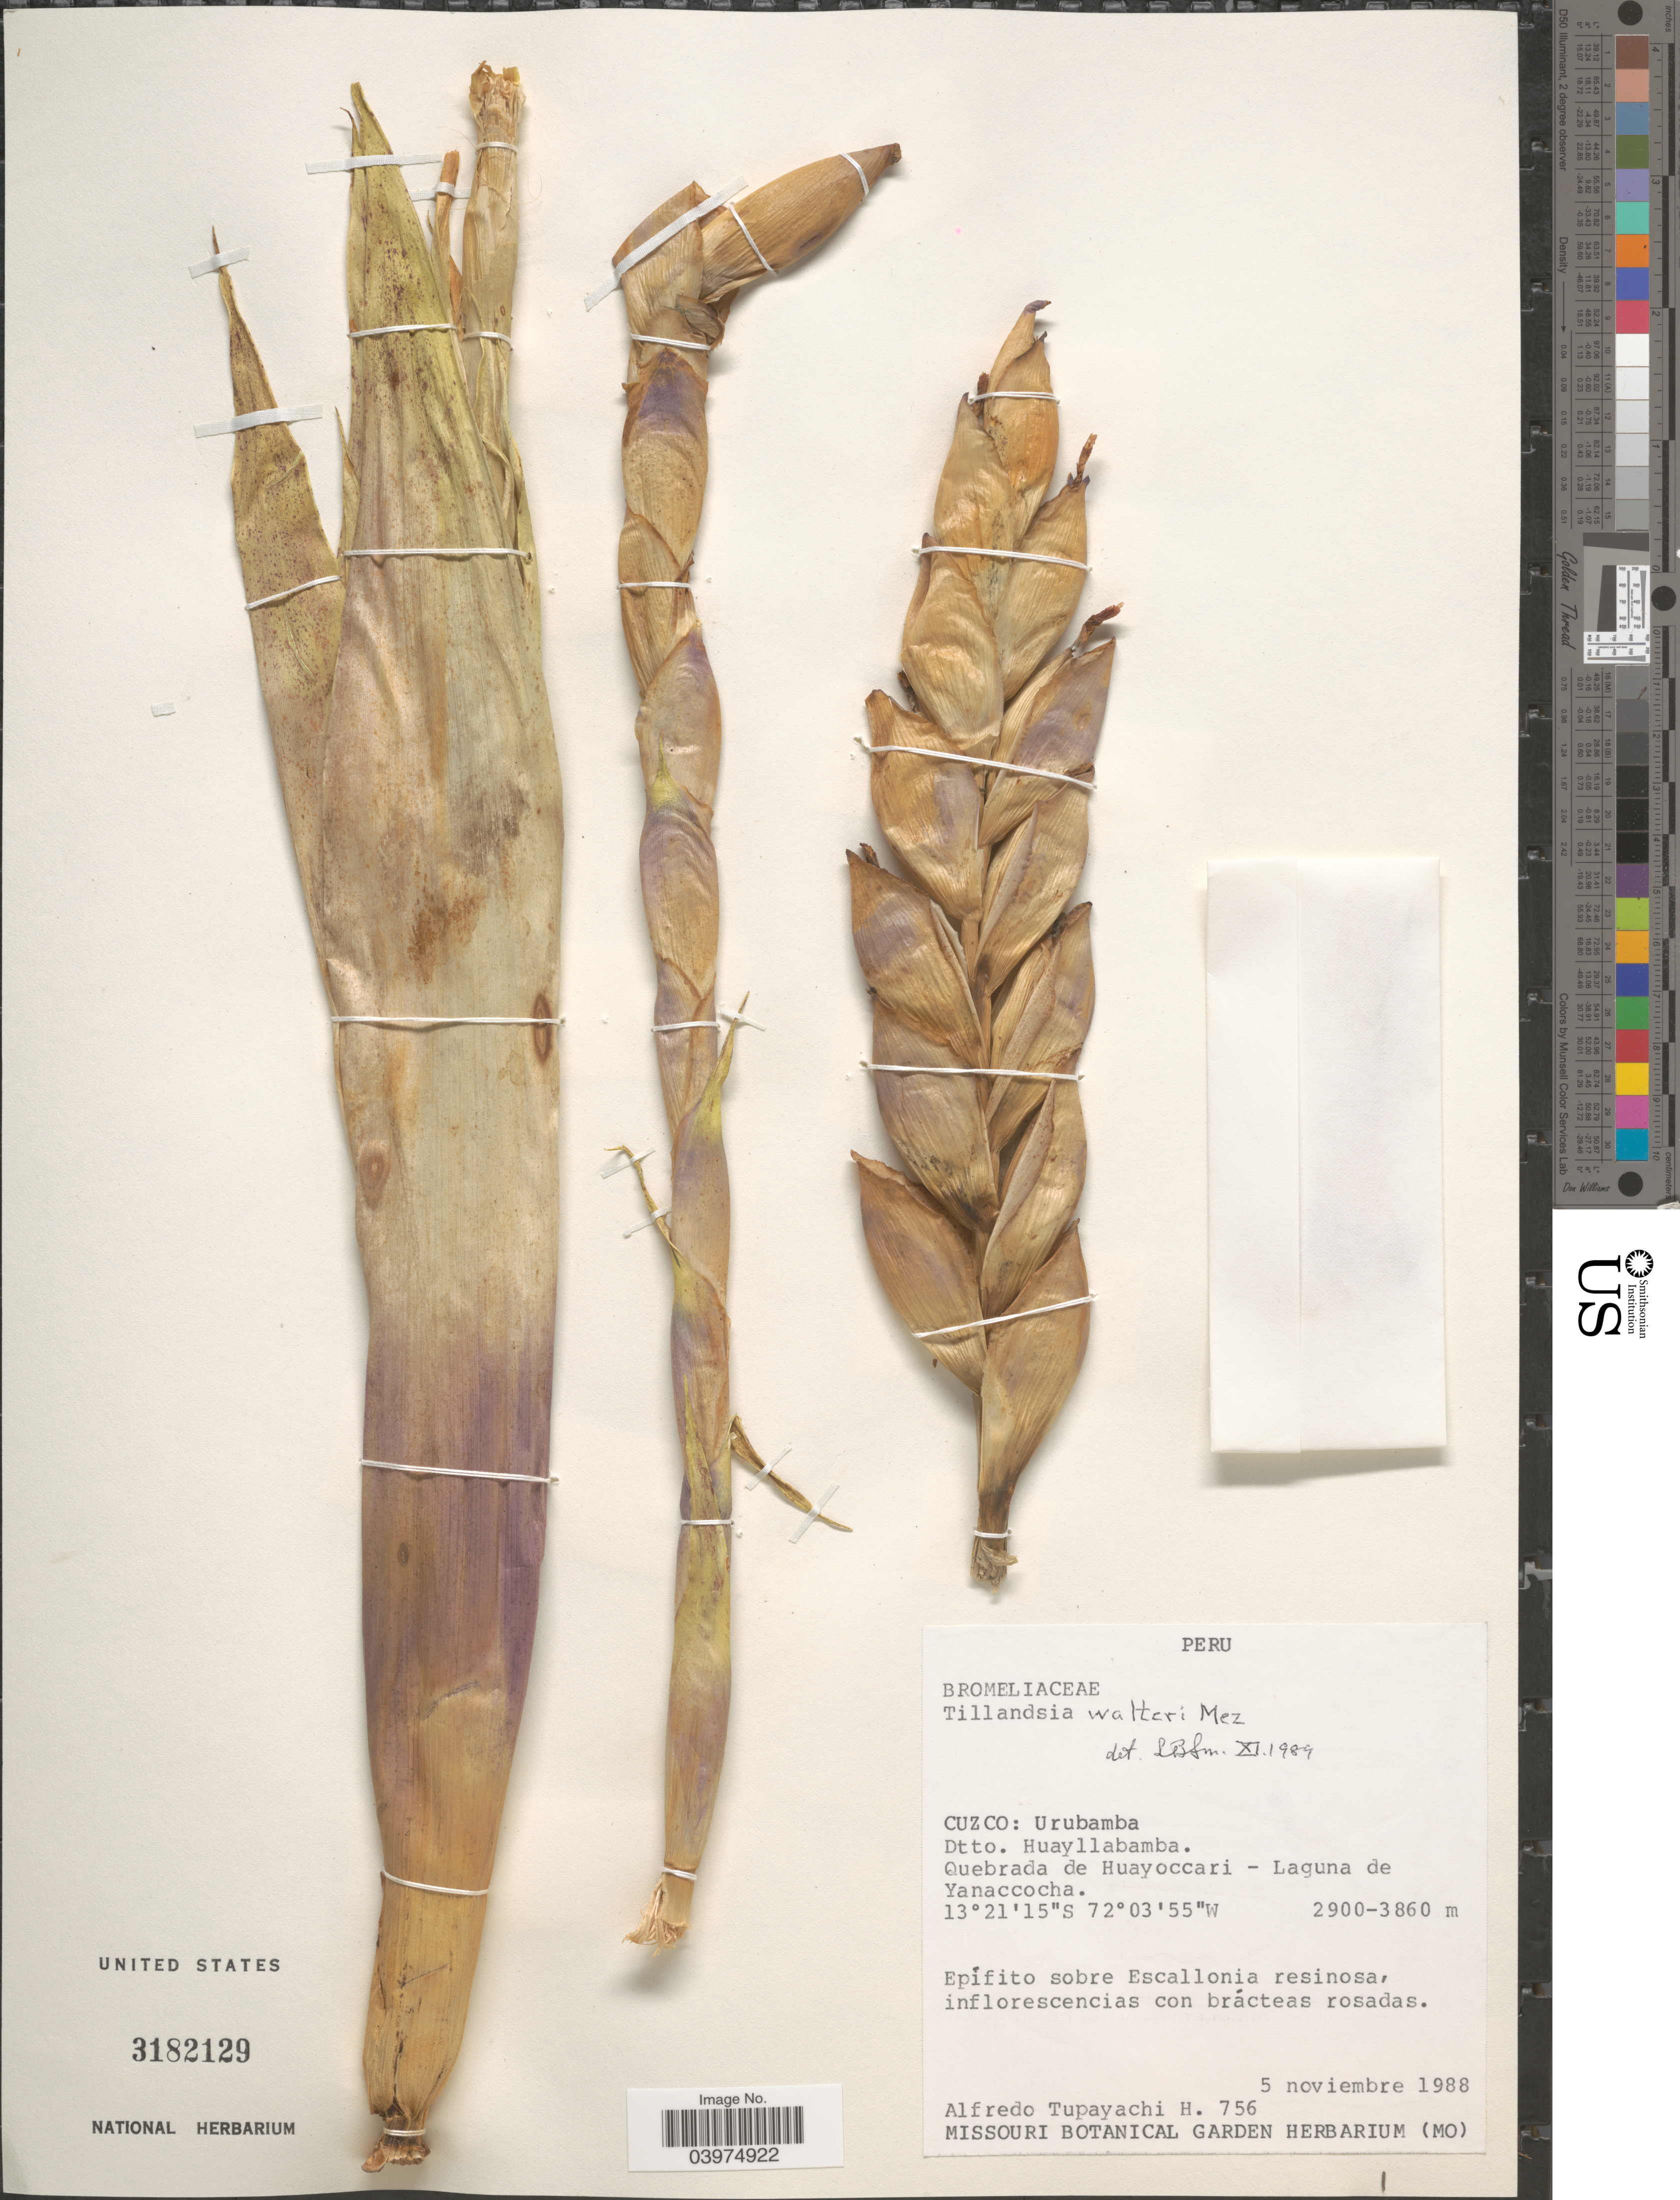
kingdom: Plantae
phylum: Tracheophyta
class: Liliopsida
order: Poales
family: Bromeliaceae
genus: Tillandsia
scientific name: Tillandsia walteri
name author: Mez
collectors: A. Tupayachi H.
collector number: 756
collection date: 1988-11-05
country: Peru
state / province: Cusco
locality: Cuzco: Urubamba. Dtto. Huayllabamba. Quebrada de Huayoccari - Laguna de Yanaccocha.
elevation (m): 2900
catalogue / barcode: US 3182129